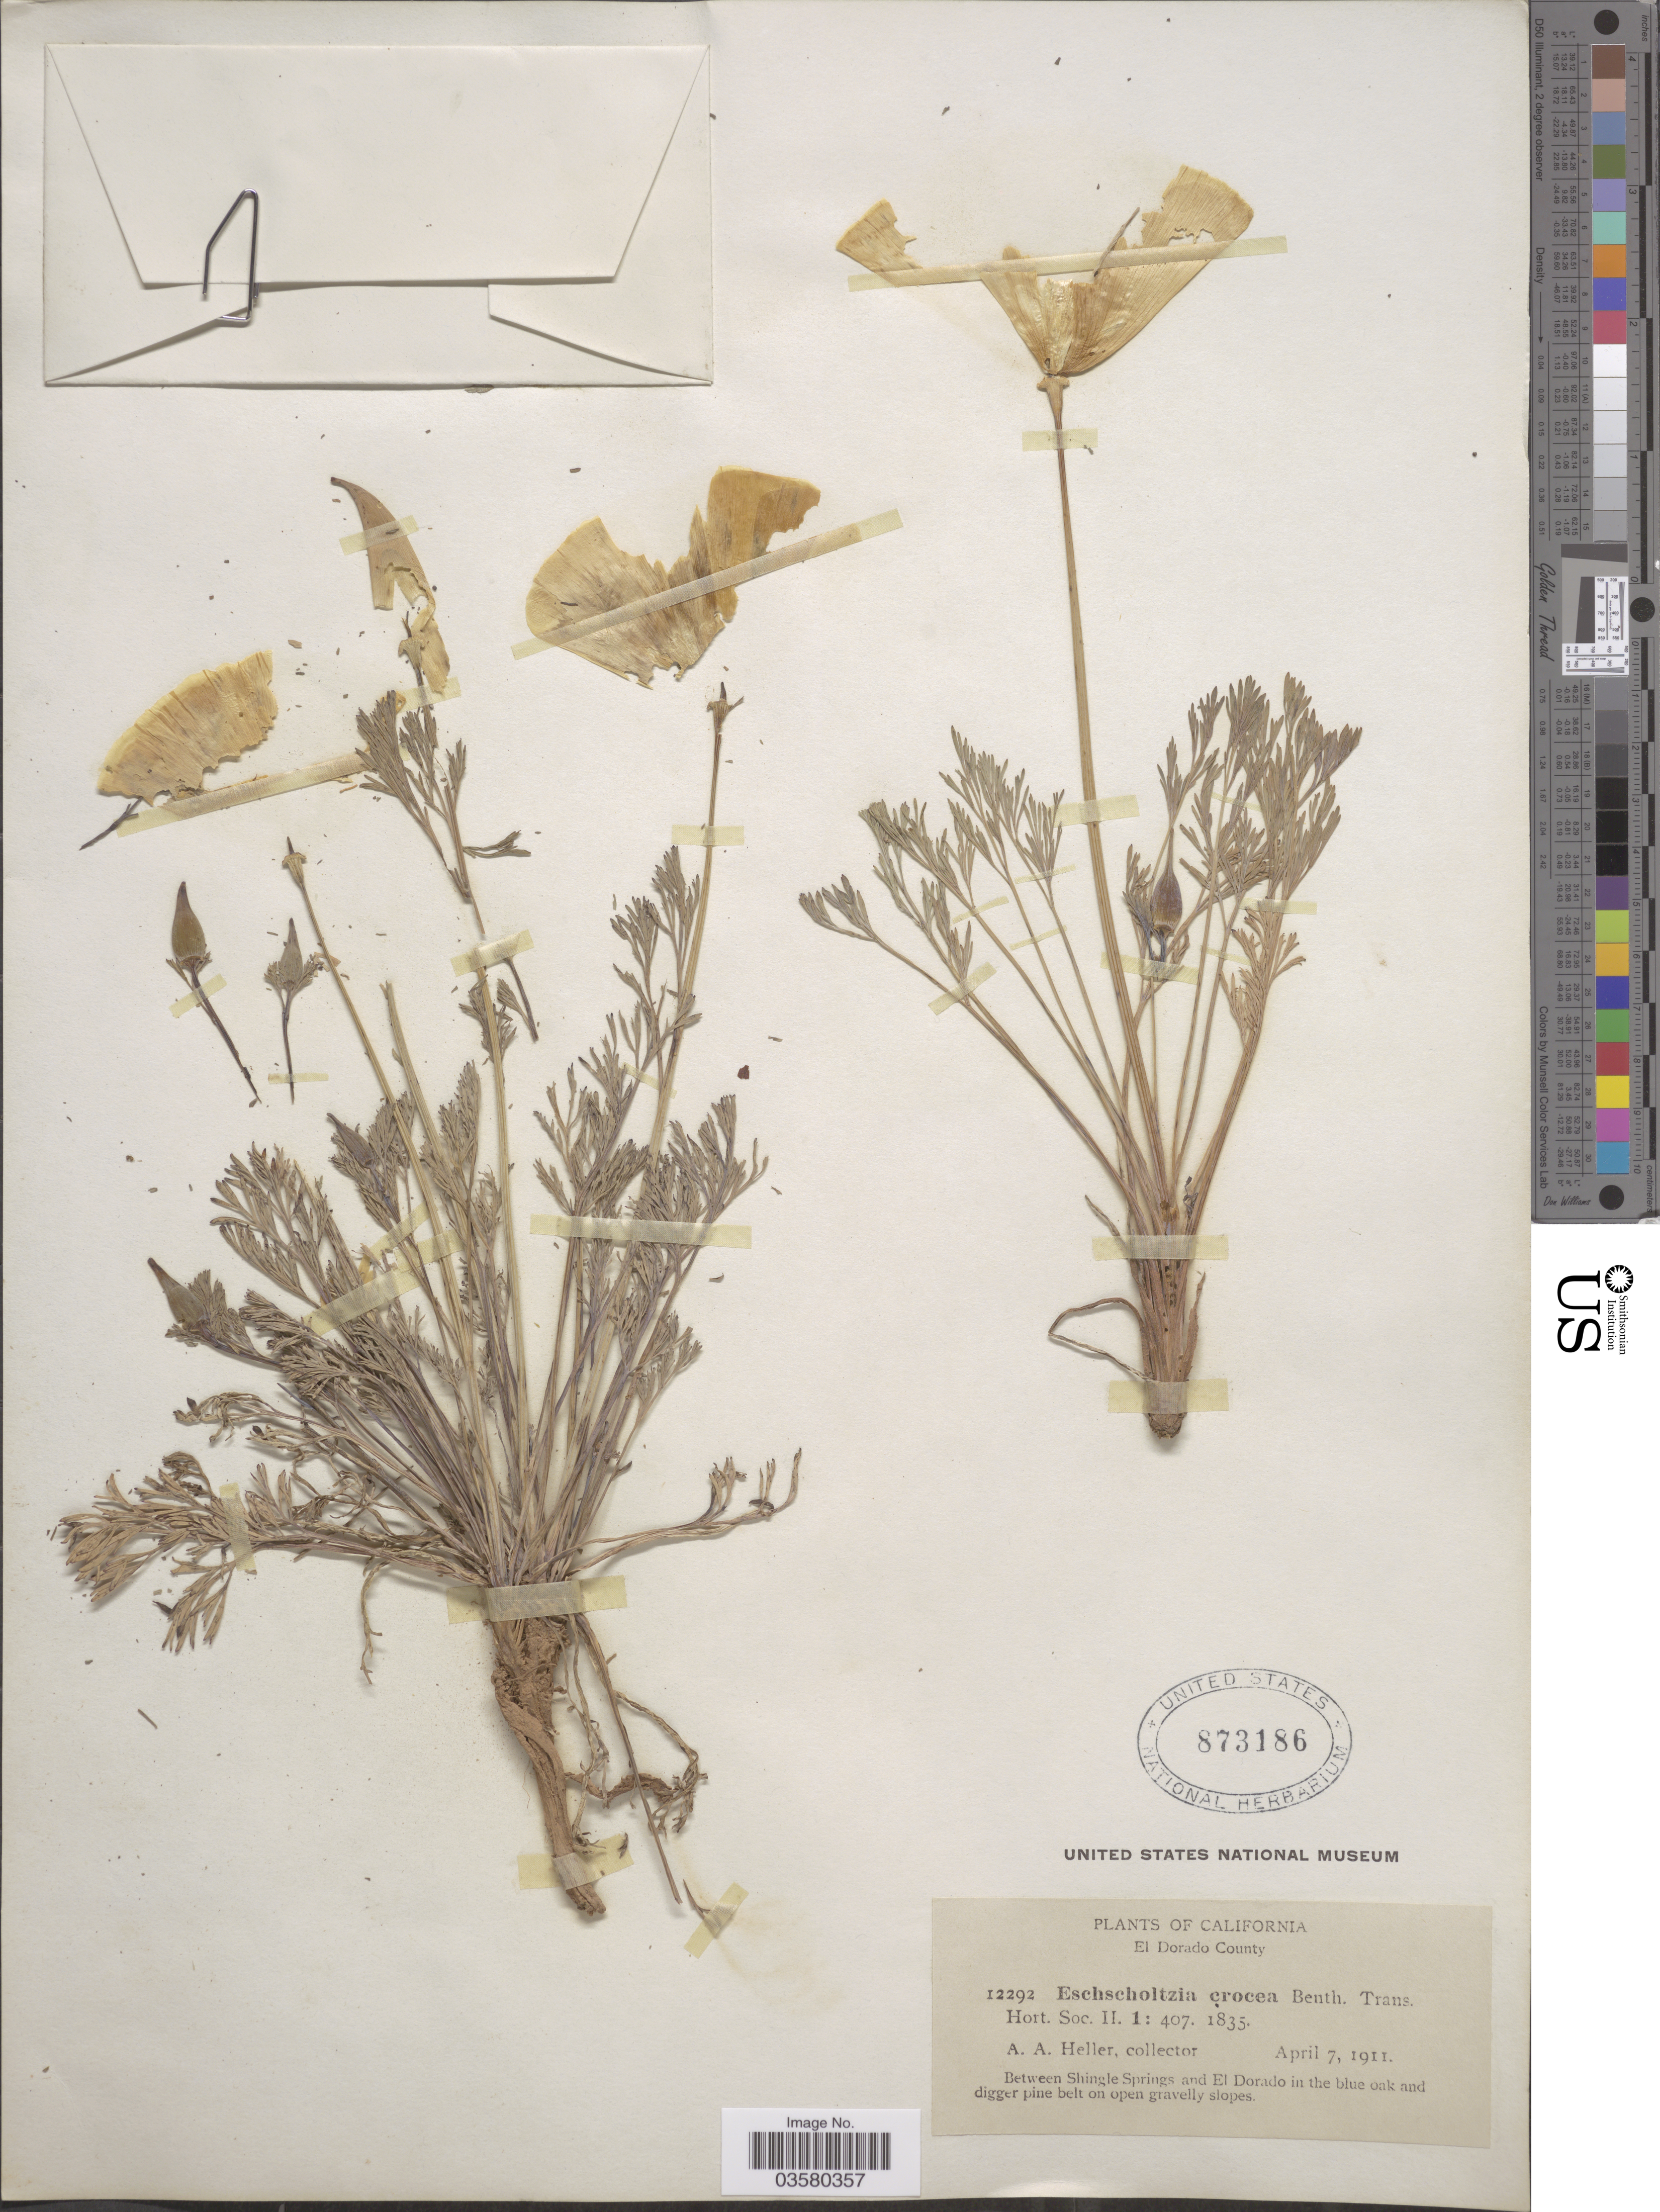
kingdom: Plantae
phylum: Tracheophyta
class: Magnoliopsida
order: Ranunculales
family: Papaveraceae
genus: Eschscholzia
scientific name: Eschscholzia crocea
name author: Benth.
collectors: A. A. Heller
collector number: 12292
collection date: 1911-04-07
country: United States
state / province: California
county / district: El Dorado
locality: El Dorado County. Between Shingle Springs and El Dorado in the blue oak and digger pine belt on open gravelly slopes.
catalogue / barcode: US 873186